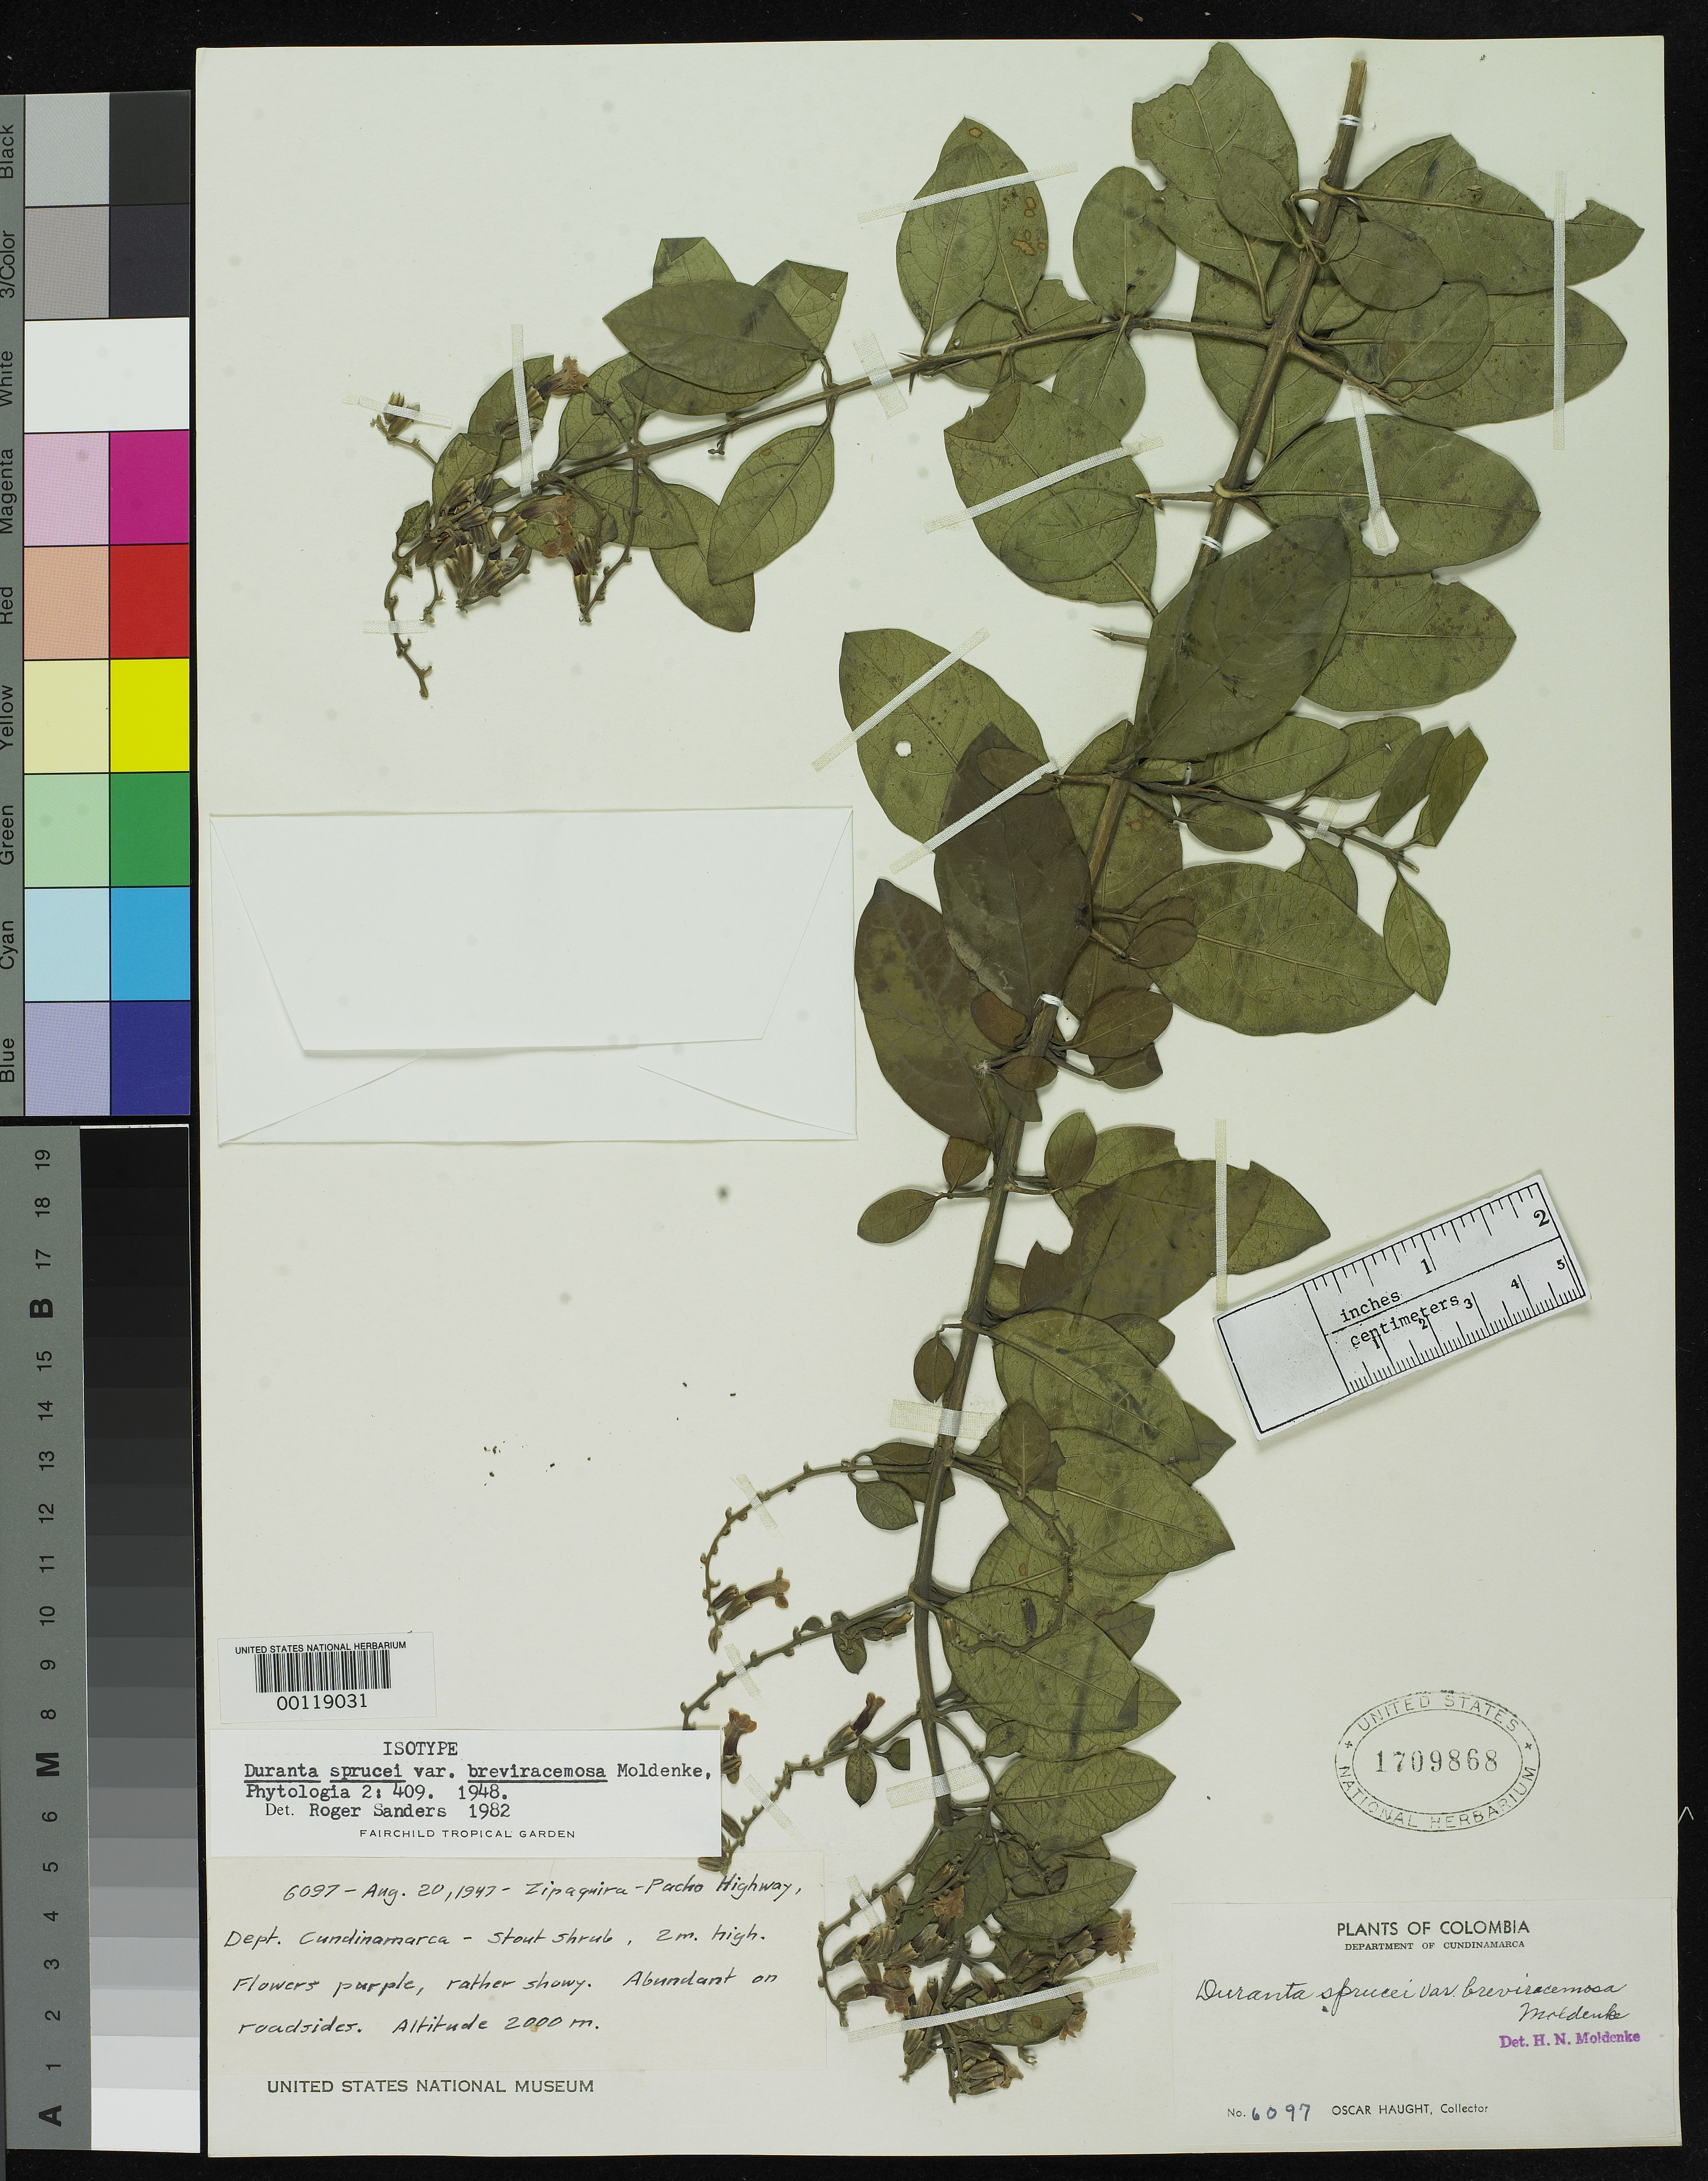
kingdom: Plantae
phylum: Tracheophyta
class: Magnoliopsida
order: Lamiales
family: Verbenaceae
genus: Duranta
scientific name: Duranta sprucei var. breviracemosa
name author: Moldenke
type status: Isotype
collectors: O. L. Haught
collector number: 6097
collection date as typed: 20 Aug 1947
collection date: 1947-08-20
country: Colombia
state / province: Cundinamarca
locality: Zipaquira-Pacho Highway.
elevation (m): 2000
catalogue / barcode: US 1709868